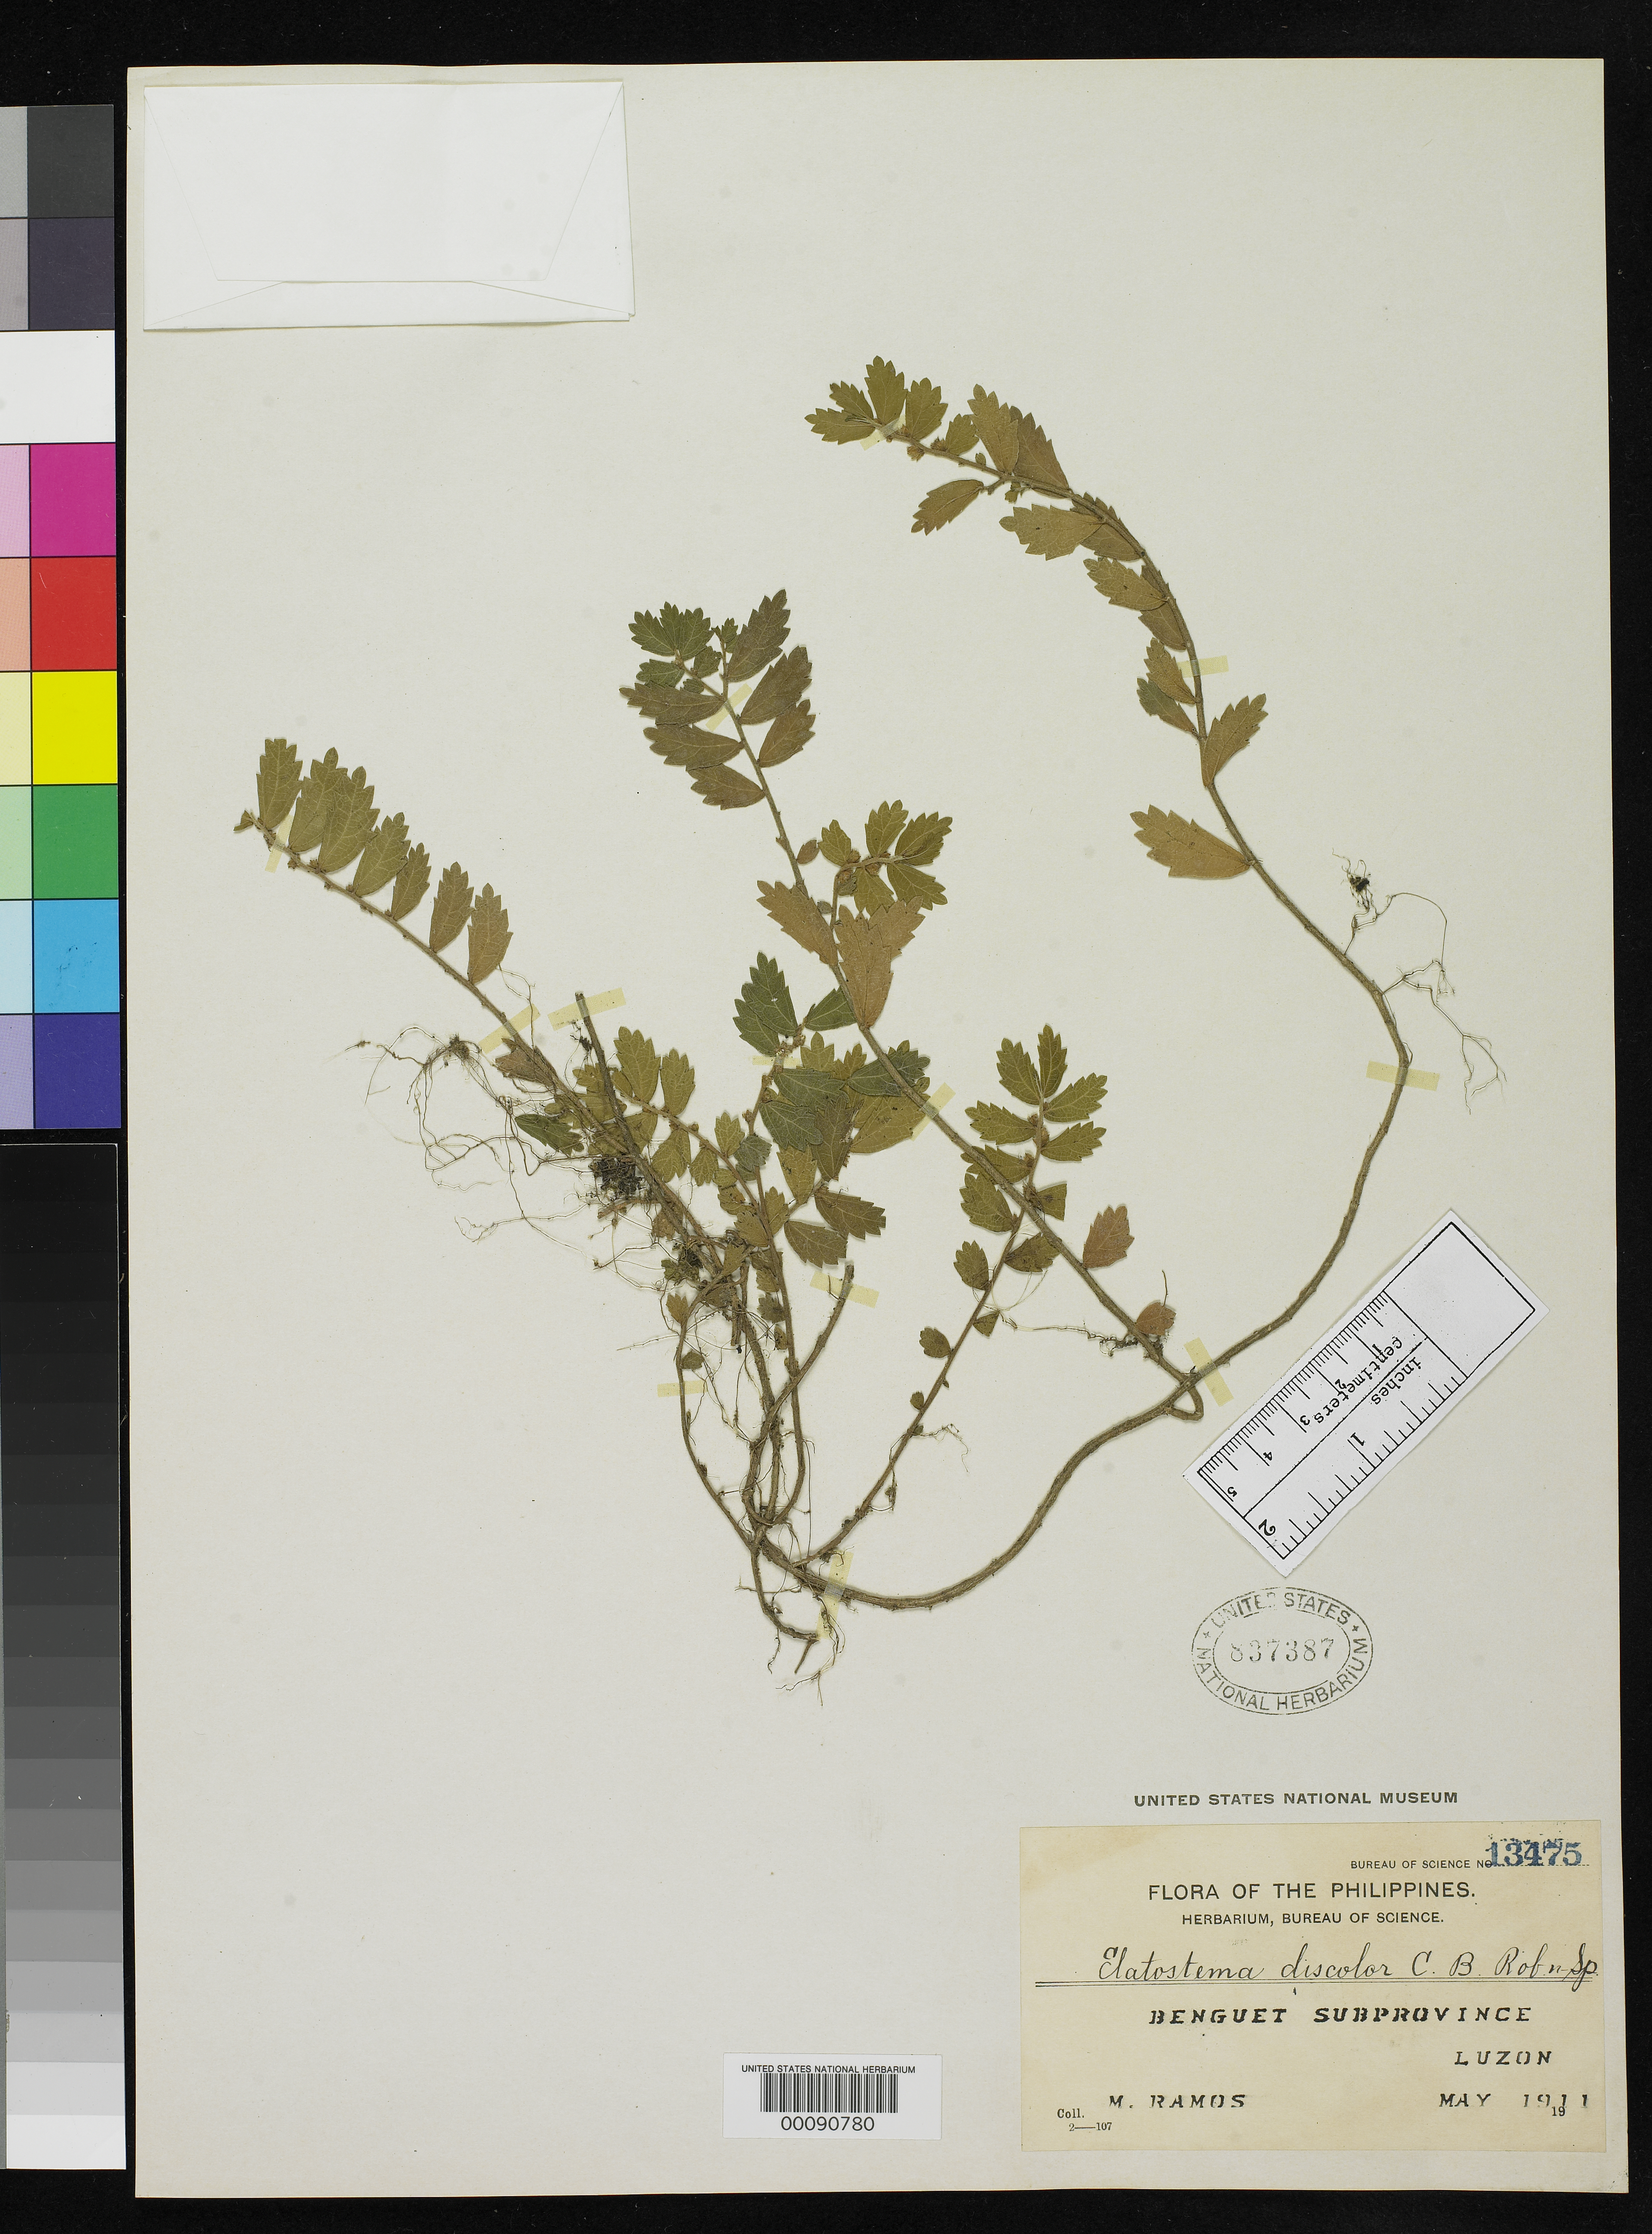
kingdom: Plantae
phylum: Tracheophyta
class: Magnoliopsida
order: Rosales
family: Urticaceae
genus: Elatostema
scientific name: Elatostema discolor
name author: C.B. Rob.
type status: Isotype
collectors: M. Ramos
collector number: Bur. Sci. 13475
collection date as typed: May 1911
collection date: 1911-05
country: Philippines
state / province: Cordillera (Administrative Region)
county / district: Benguet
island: Luzon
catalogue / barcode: US 837387